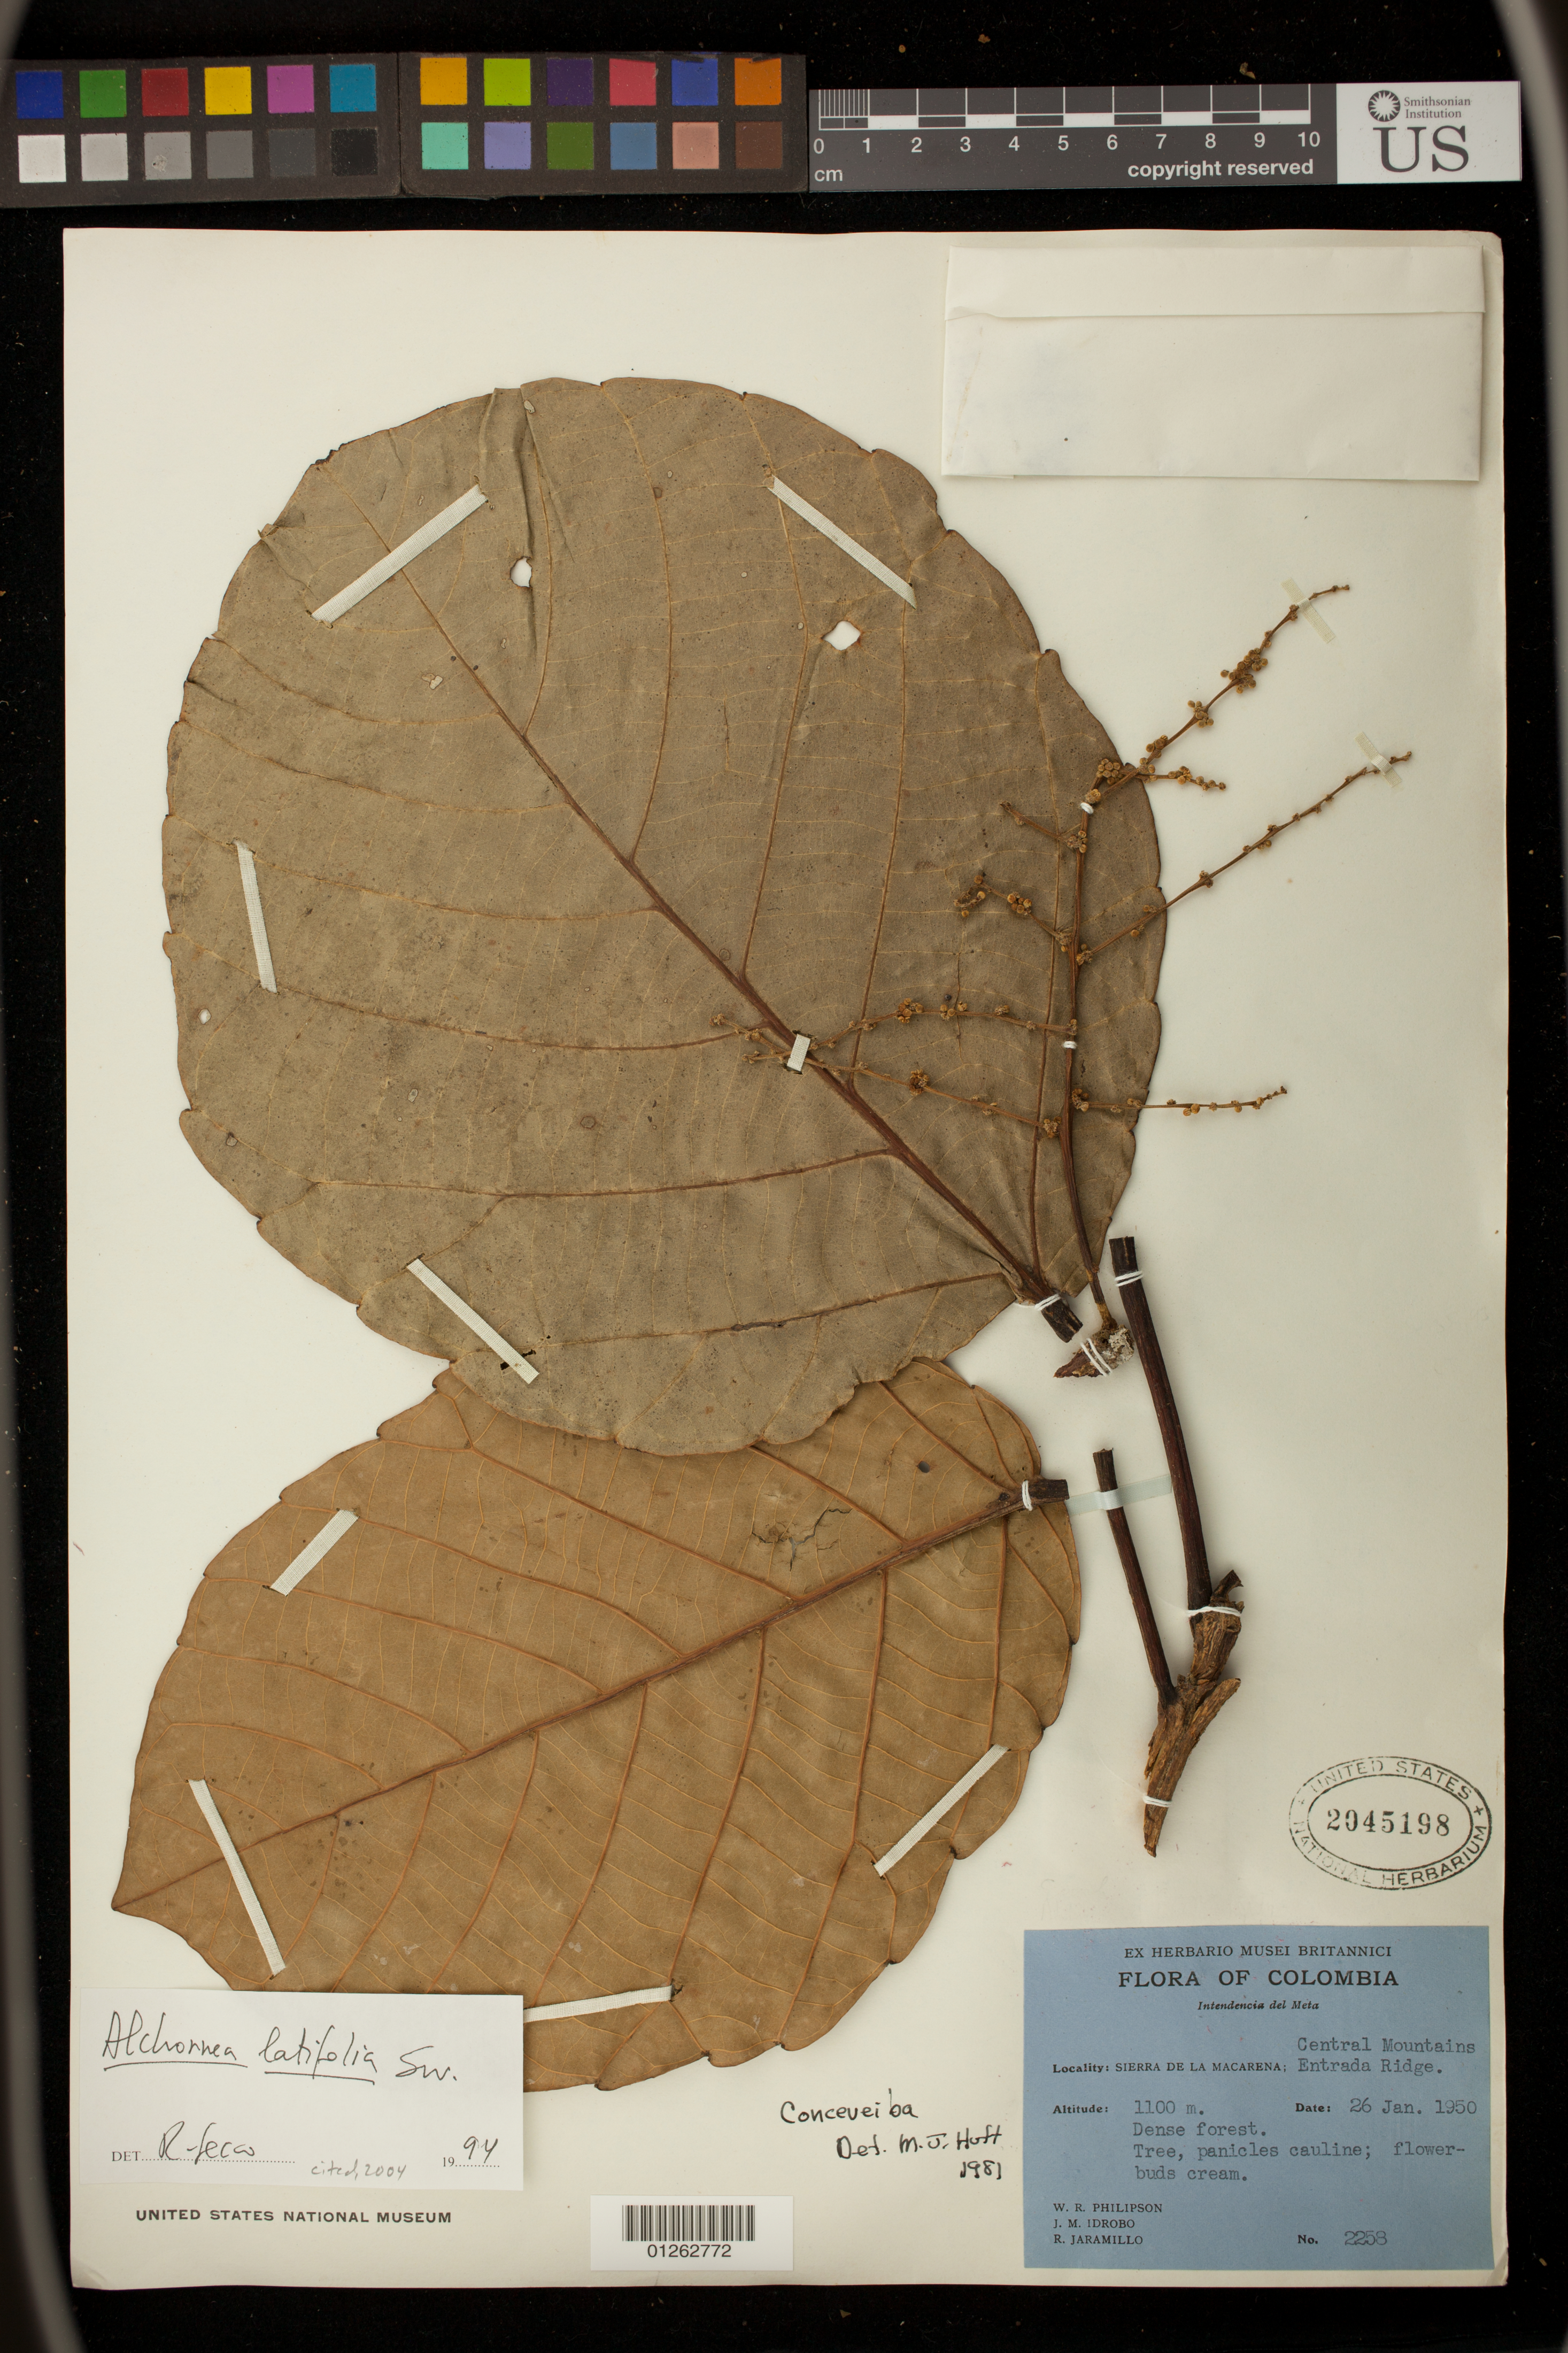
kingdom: Plantae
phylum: Tracheophyta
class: Magnoliopsida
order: Malpighiales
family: Euphorbiaceae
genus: Alchornea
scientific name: Alchornea latifolia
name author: Sw.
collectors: W. R. Philipson, J. M. Idrobo & R. Jaramillo M.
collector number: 2258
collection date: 1950-01-26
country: Colombia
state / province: Meta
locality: Central Mountains, Entrada Ridge, Sierra de la Macarena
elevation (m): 1100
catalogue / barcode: US 2045198